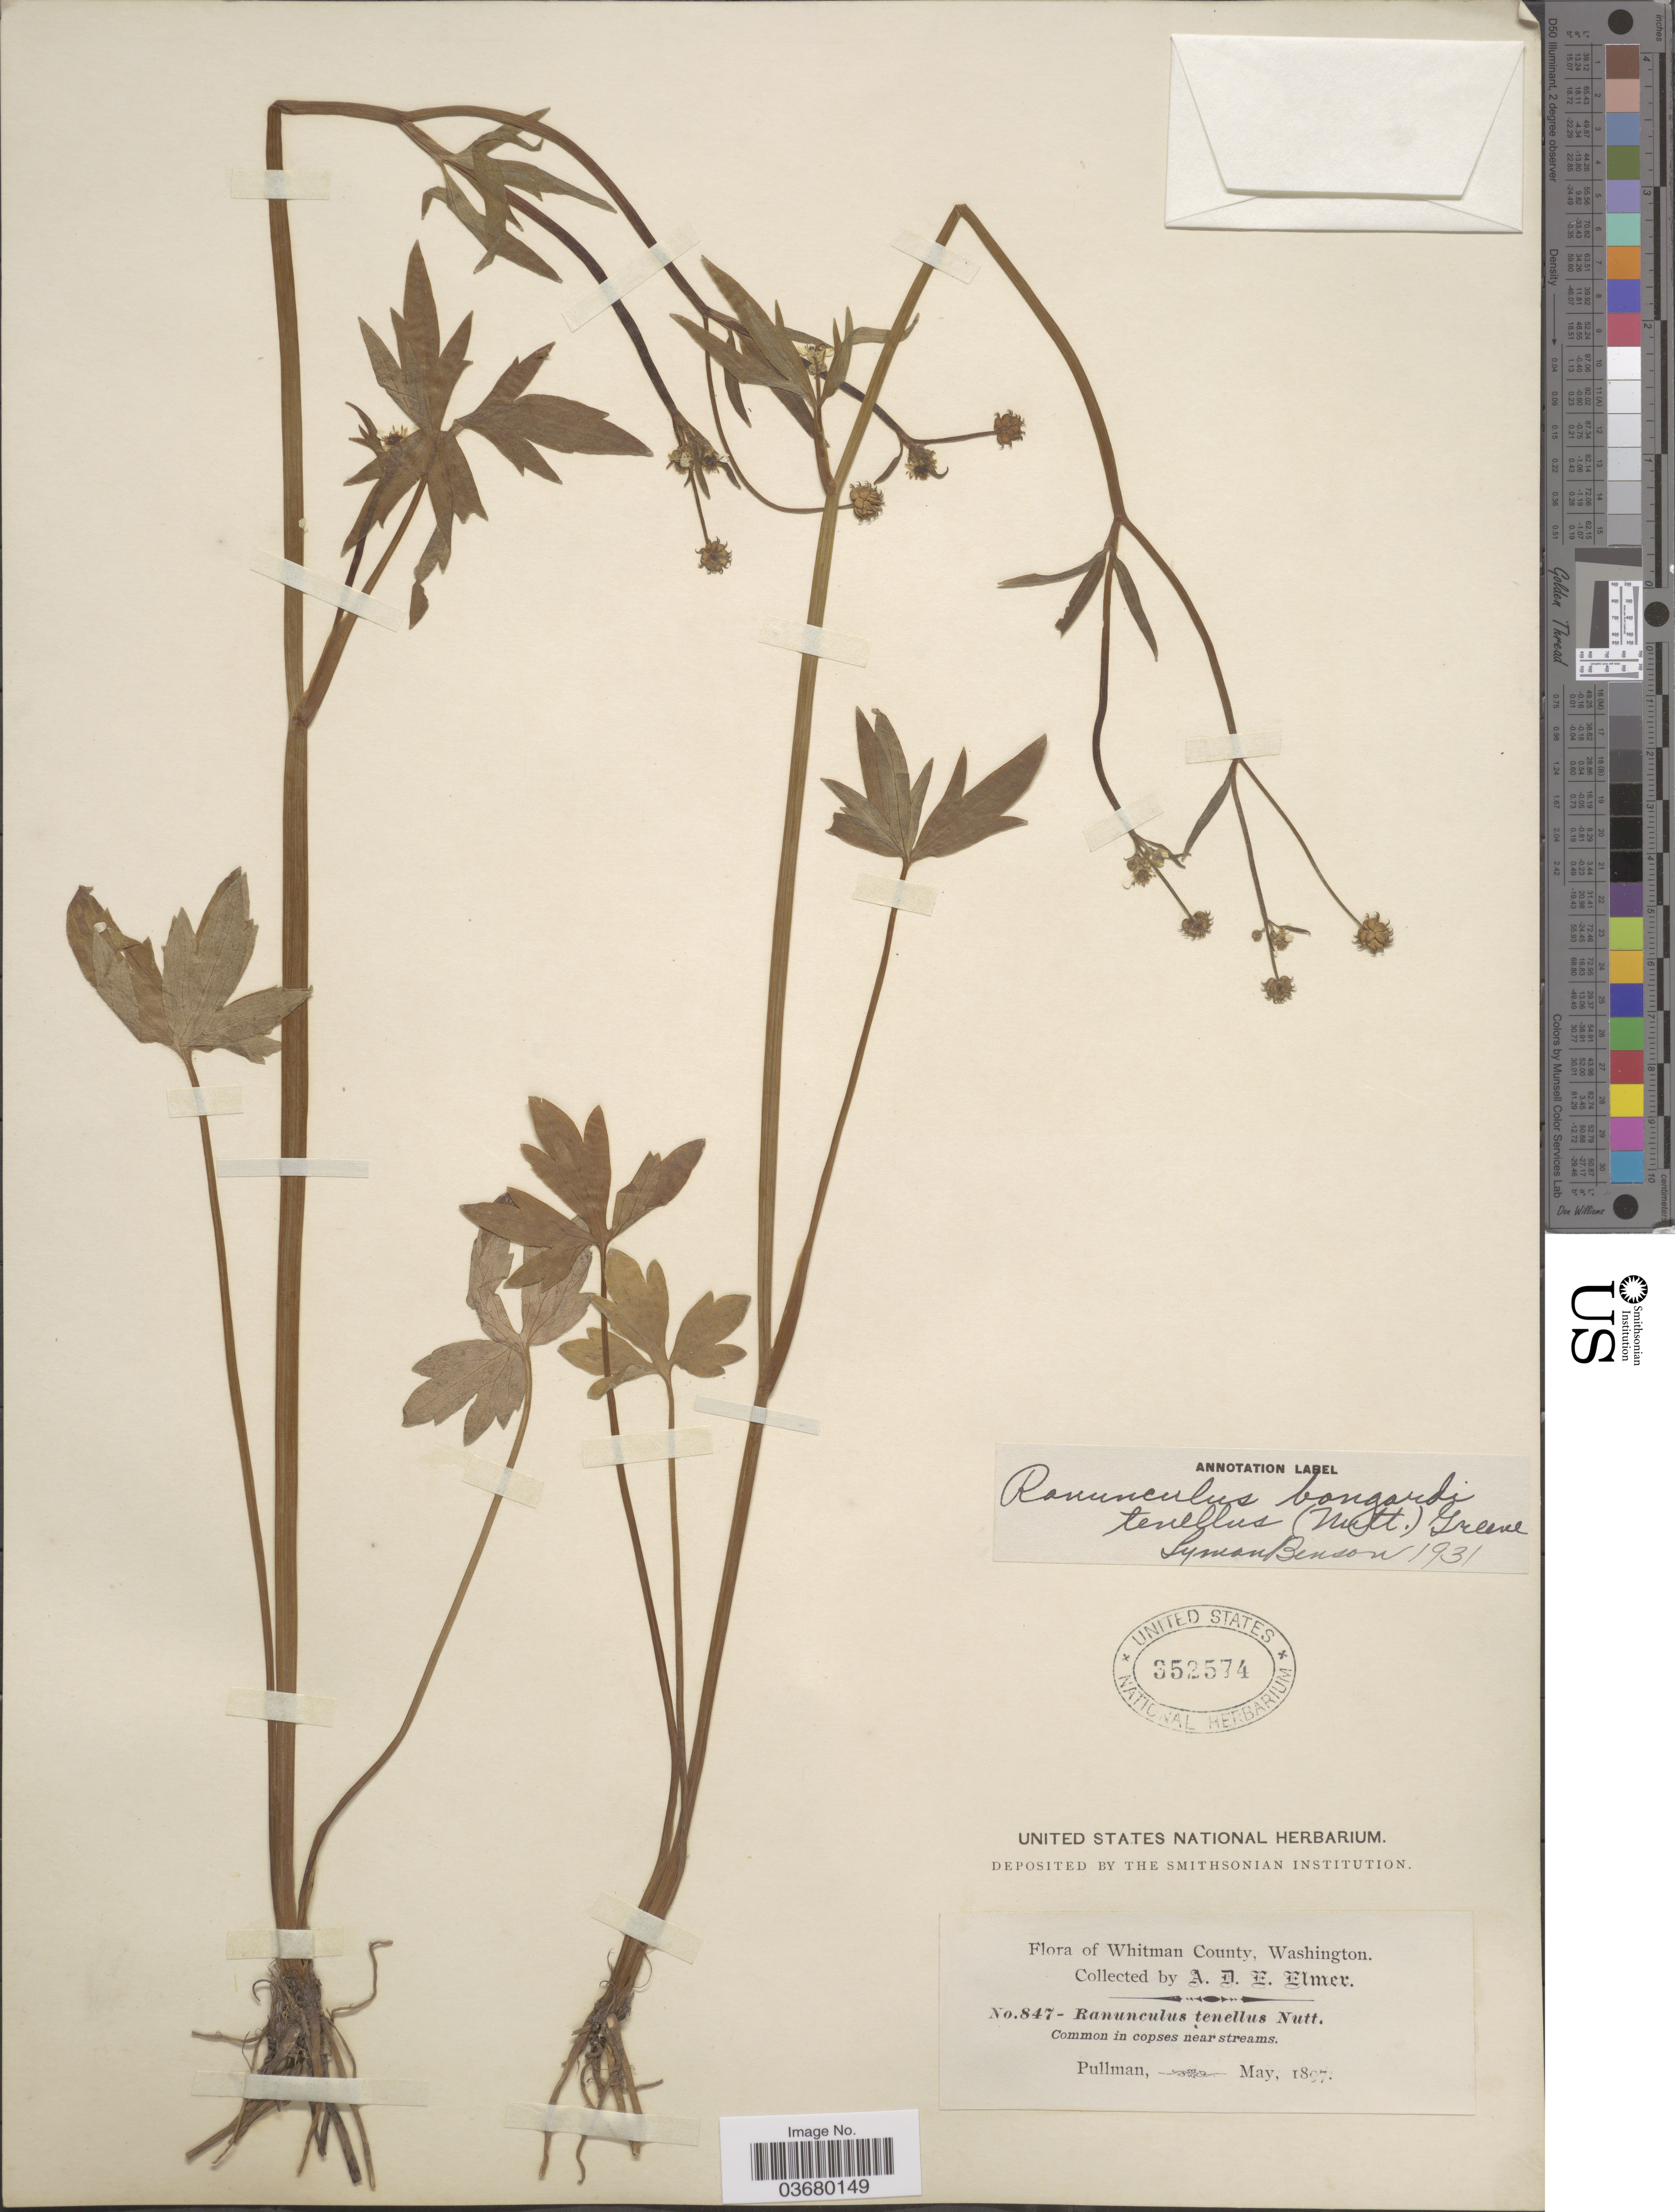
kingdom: Plantae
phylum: Tracheophyta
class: Magnoliopsida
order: Ranunculales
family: Ranunculaceae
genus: Ranunculus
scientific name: Ranunculus bongardii var. tenellus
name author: (A. Gray) Greene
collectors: A. D. E. Elmer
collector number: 847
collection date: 1897-05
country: United States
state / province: Washington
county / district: Whitman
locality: Whitman County. Pullman.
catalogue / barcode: US 352574